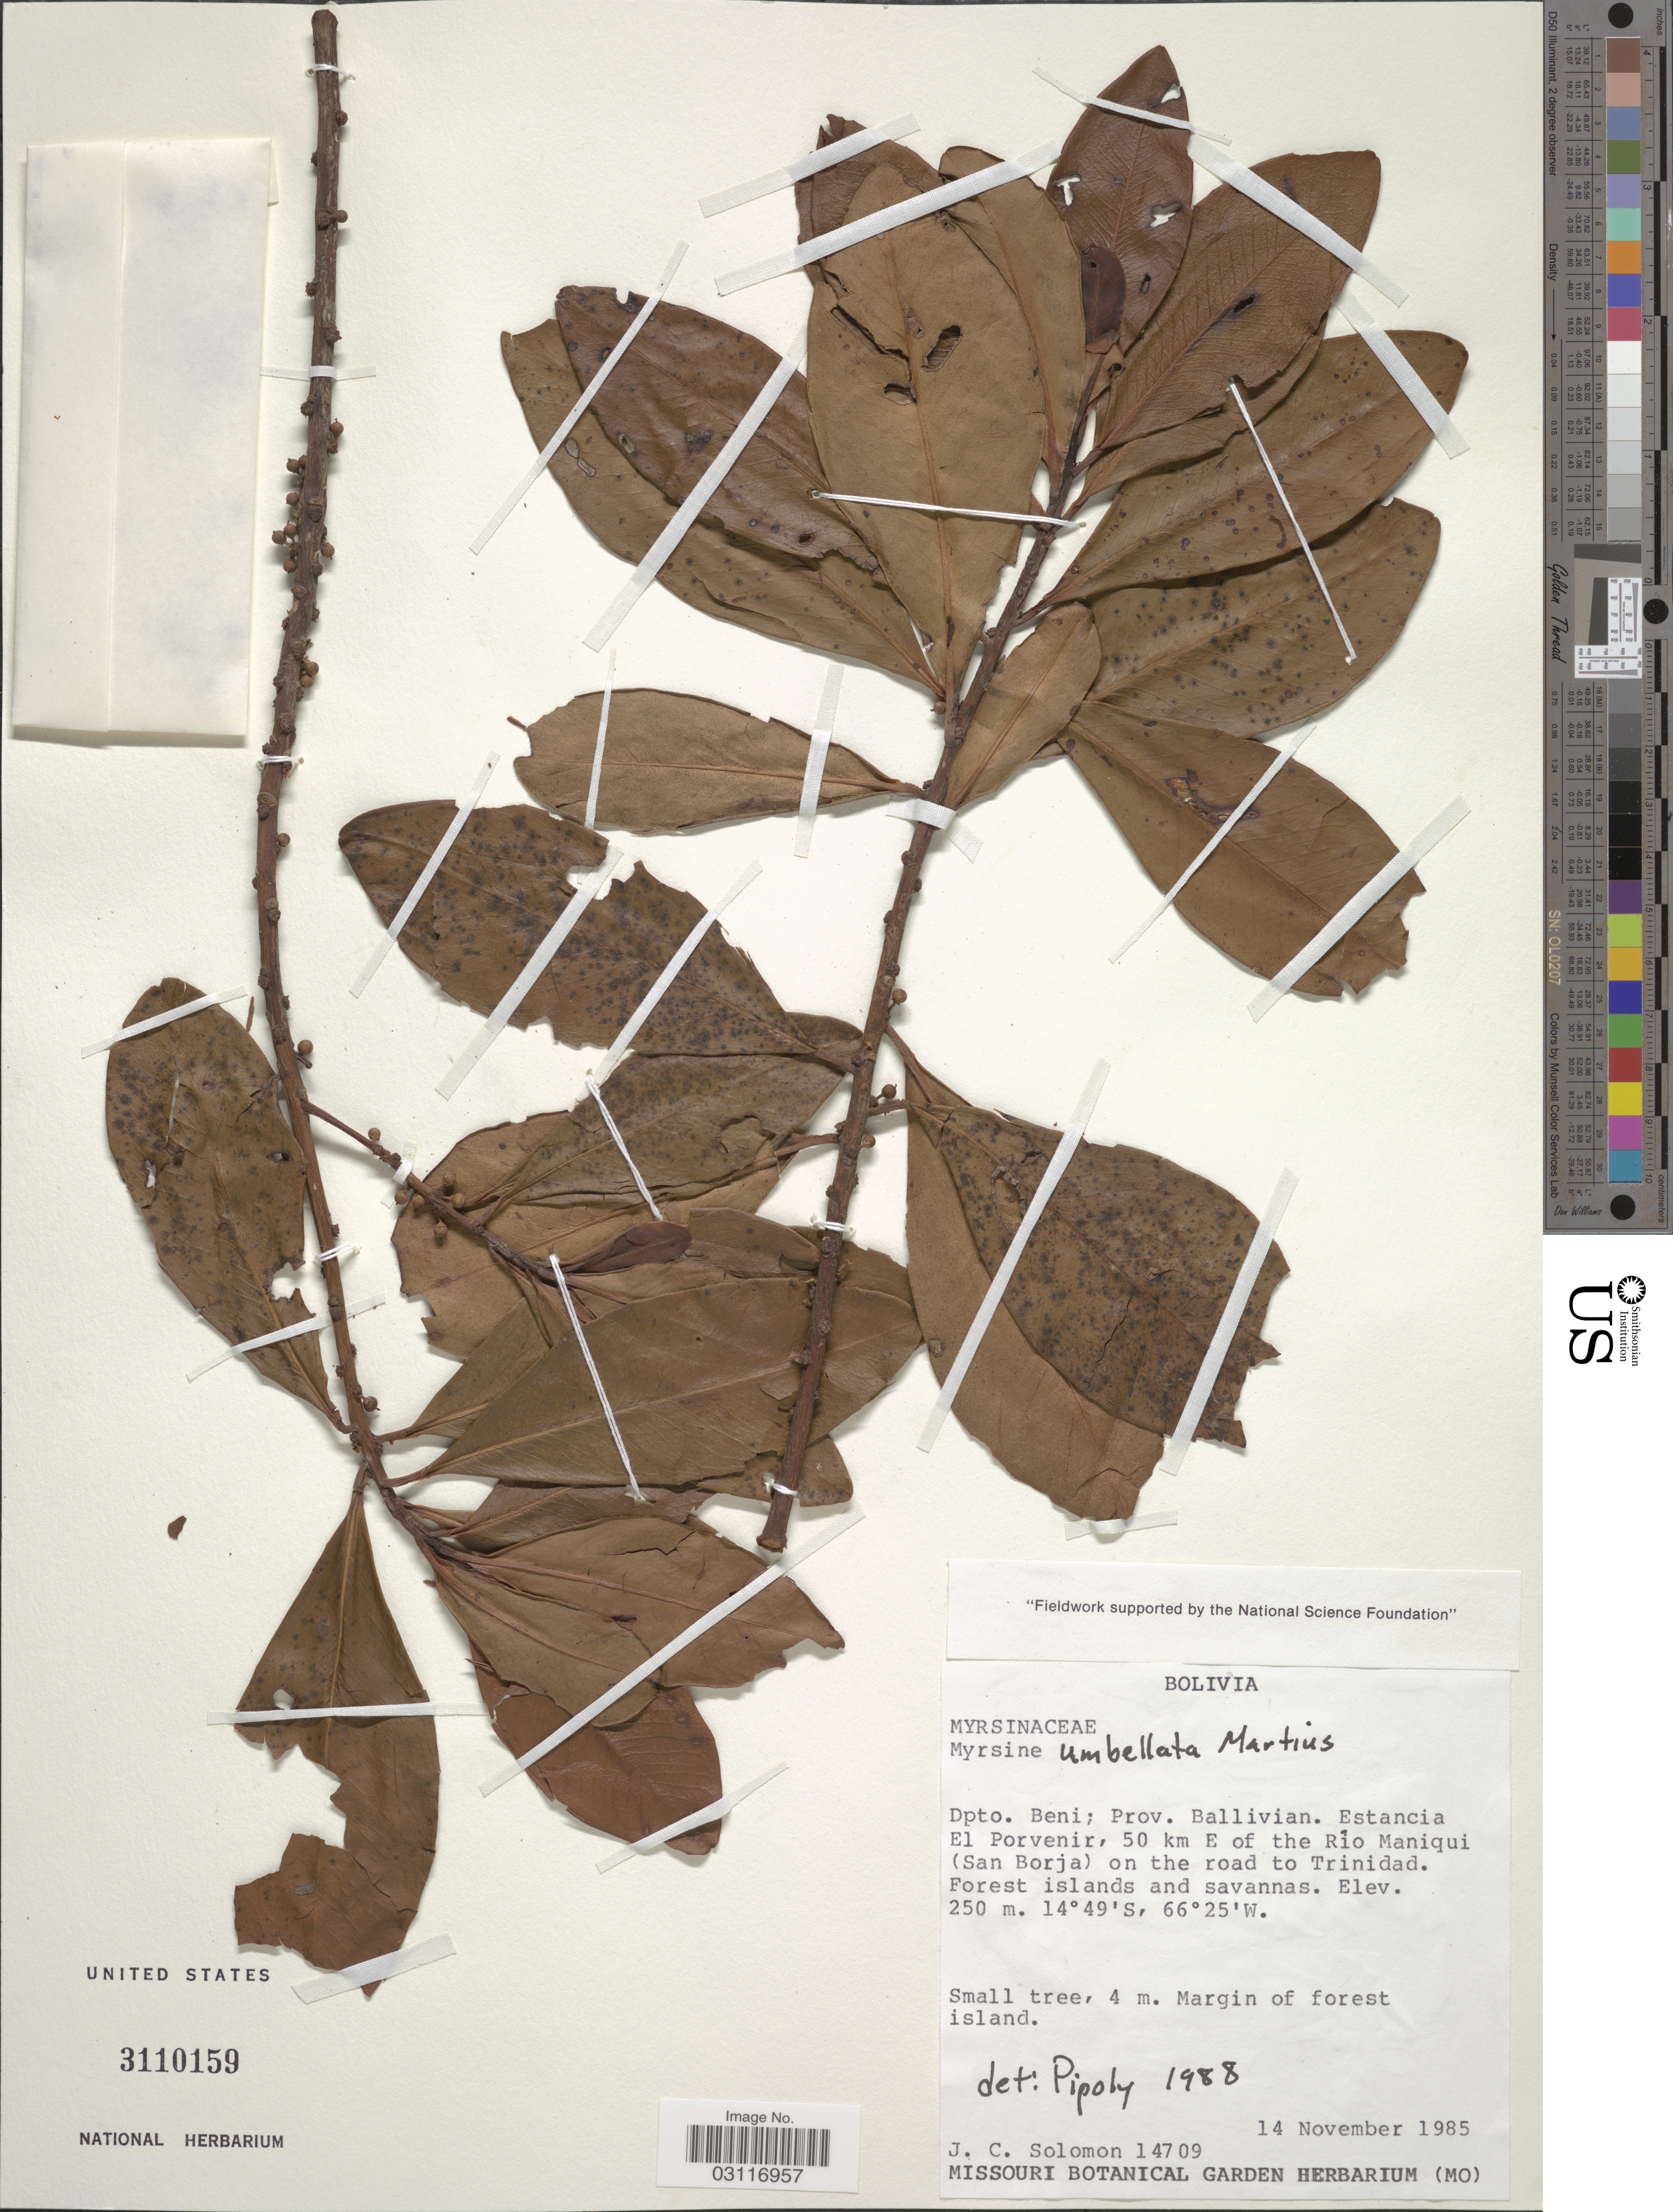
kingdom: Plantae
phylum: Tracheophyta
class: Magnoliopsida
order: Ericales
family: Primulaceae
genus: Myrsine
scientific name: Myrsine umbellata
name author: Mart.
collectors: J. C. Solomon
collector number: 14709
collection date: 1985-11-14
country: Bolivia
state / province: Beni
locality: Dpto. Beni; Prov. Ballivian. Estancia El Porvenir, 50 km E of the Río Maniqui (San Borja) on the road to Trinidad. Forest islands and savannas.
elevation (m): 250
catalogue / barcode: US 3110159